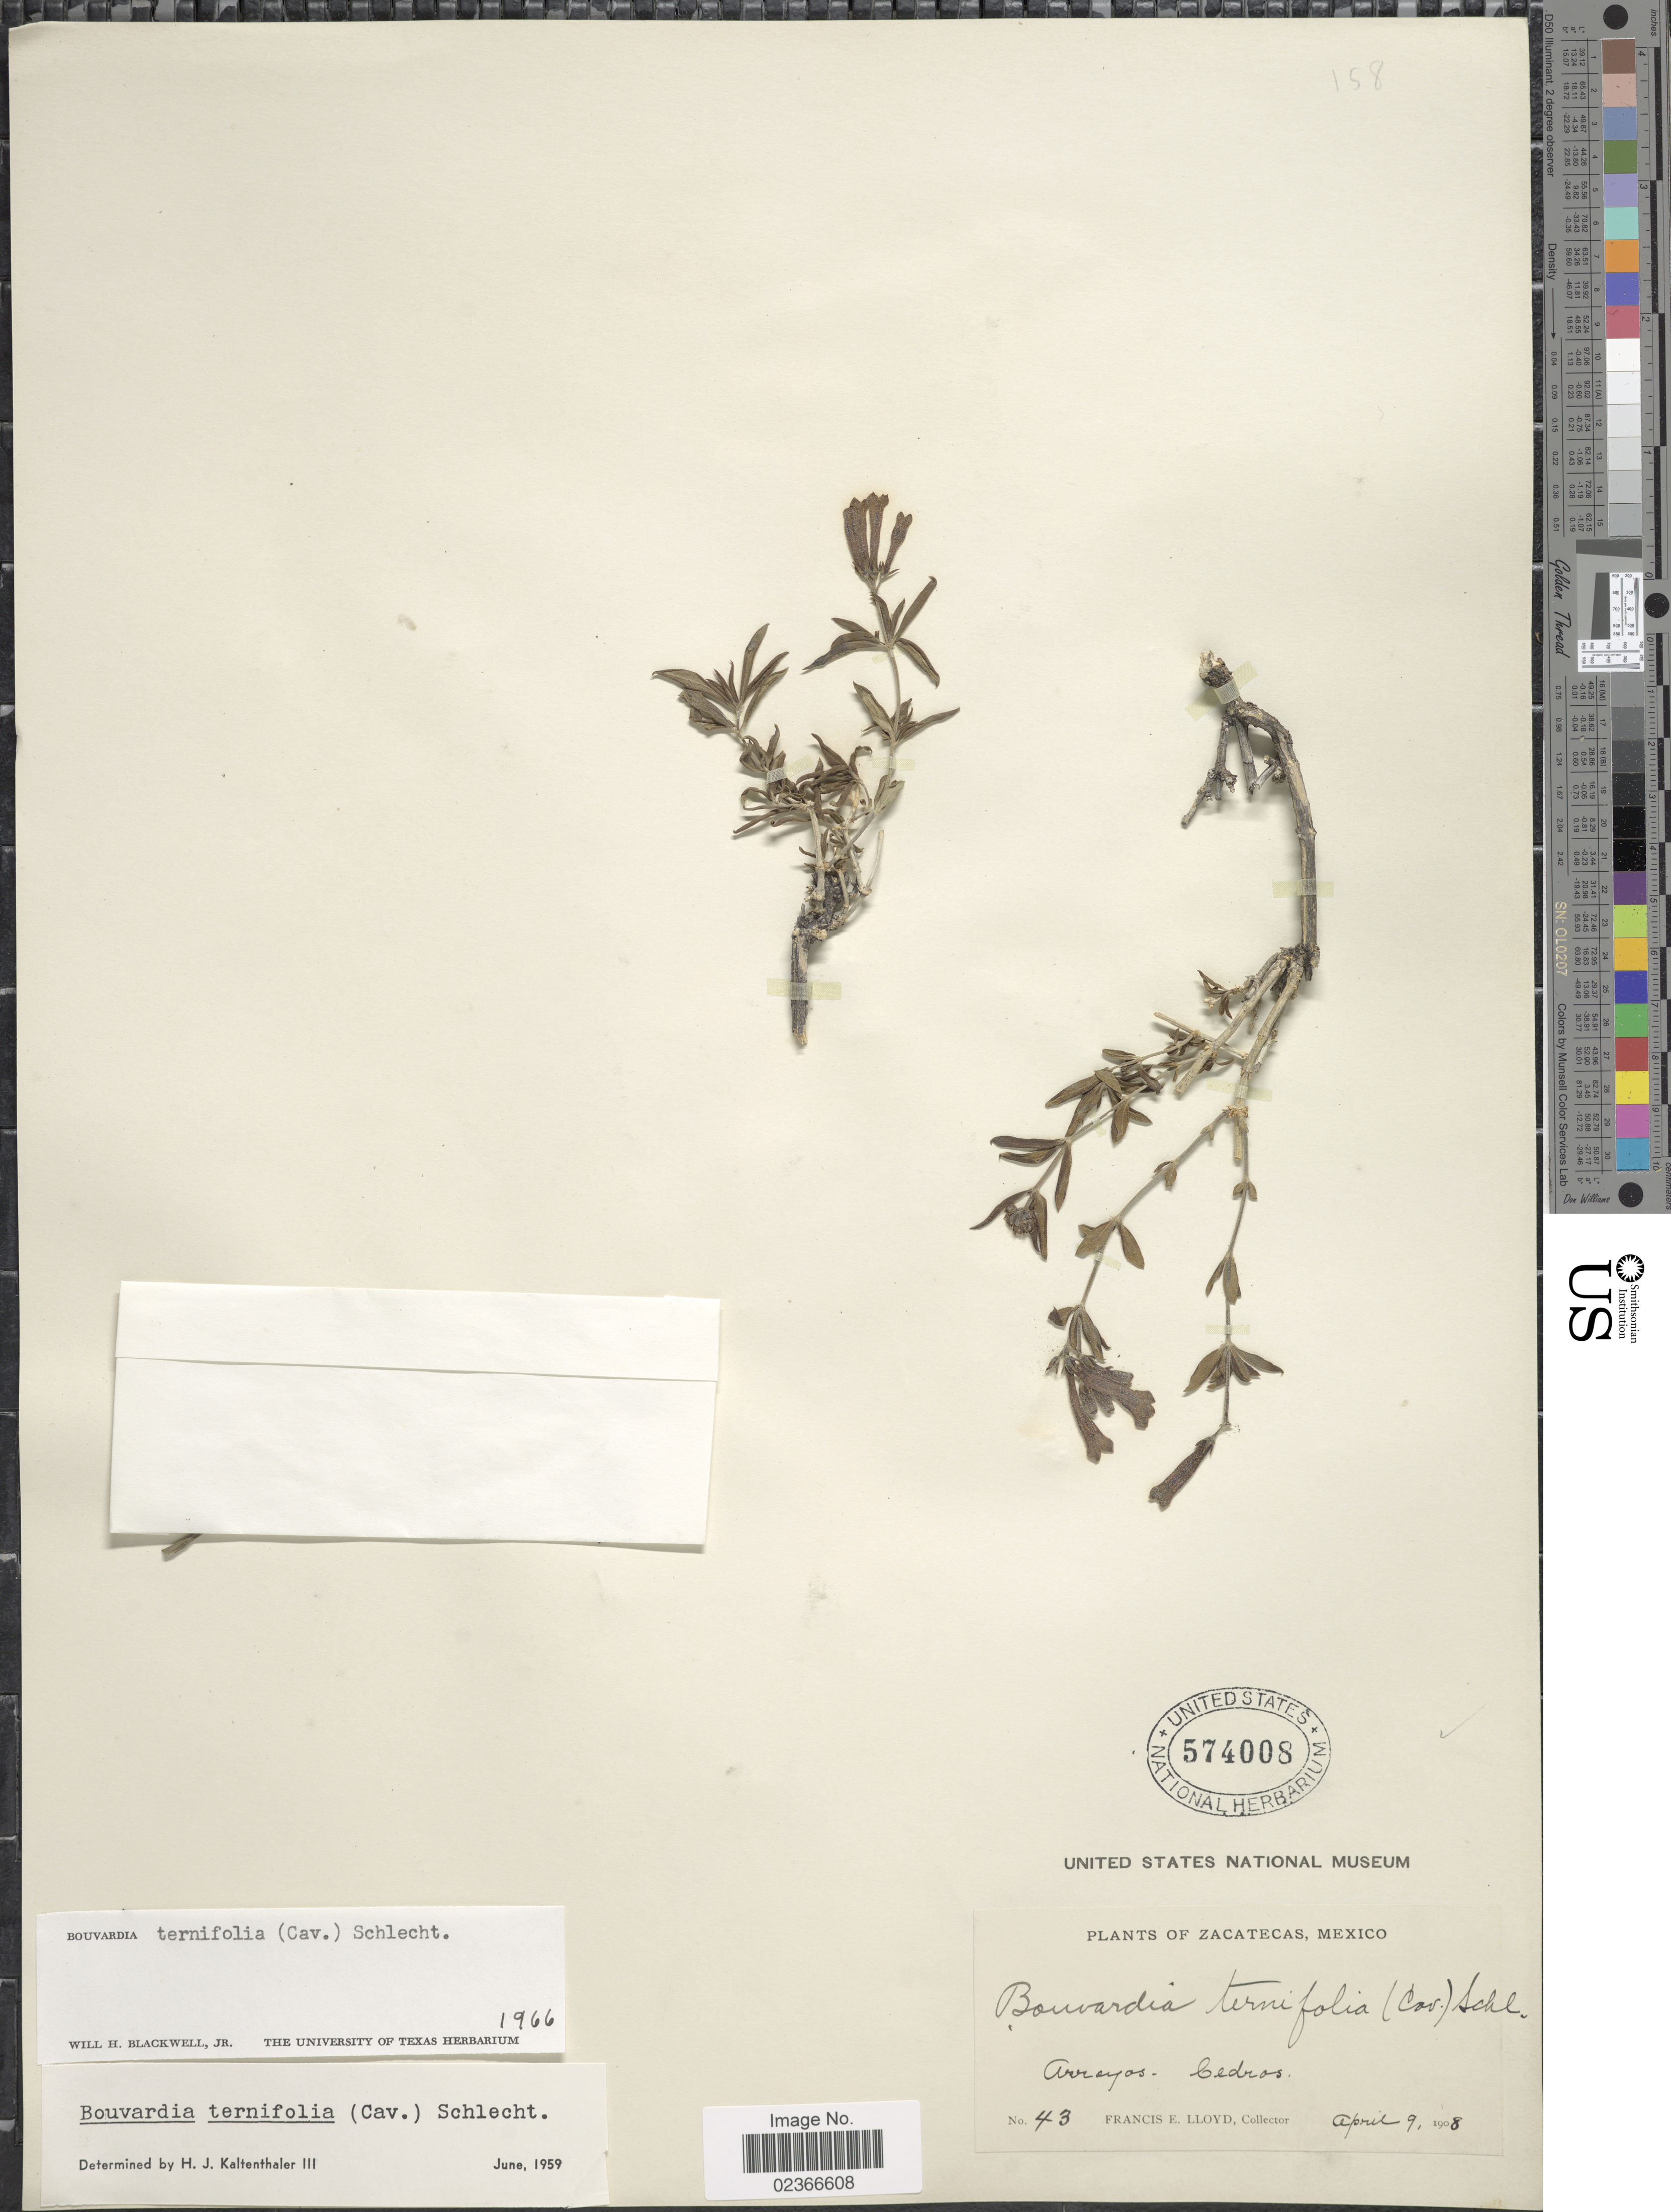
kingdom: Plantae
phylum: Tracheophyta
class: Magnoliopsida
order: Gentianales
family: Rubiaceae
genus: Bouvardia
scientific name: Bouvardia ternifolia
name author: (Cav.) Schltdl.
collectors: Lloyd, C. E.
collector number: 43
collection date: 1908-04-09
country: Mexico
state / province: Zacatecas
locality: Arroyos. Cedros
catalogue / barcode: US 574008